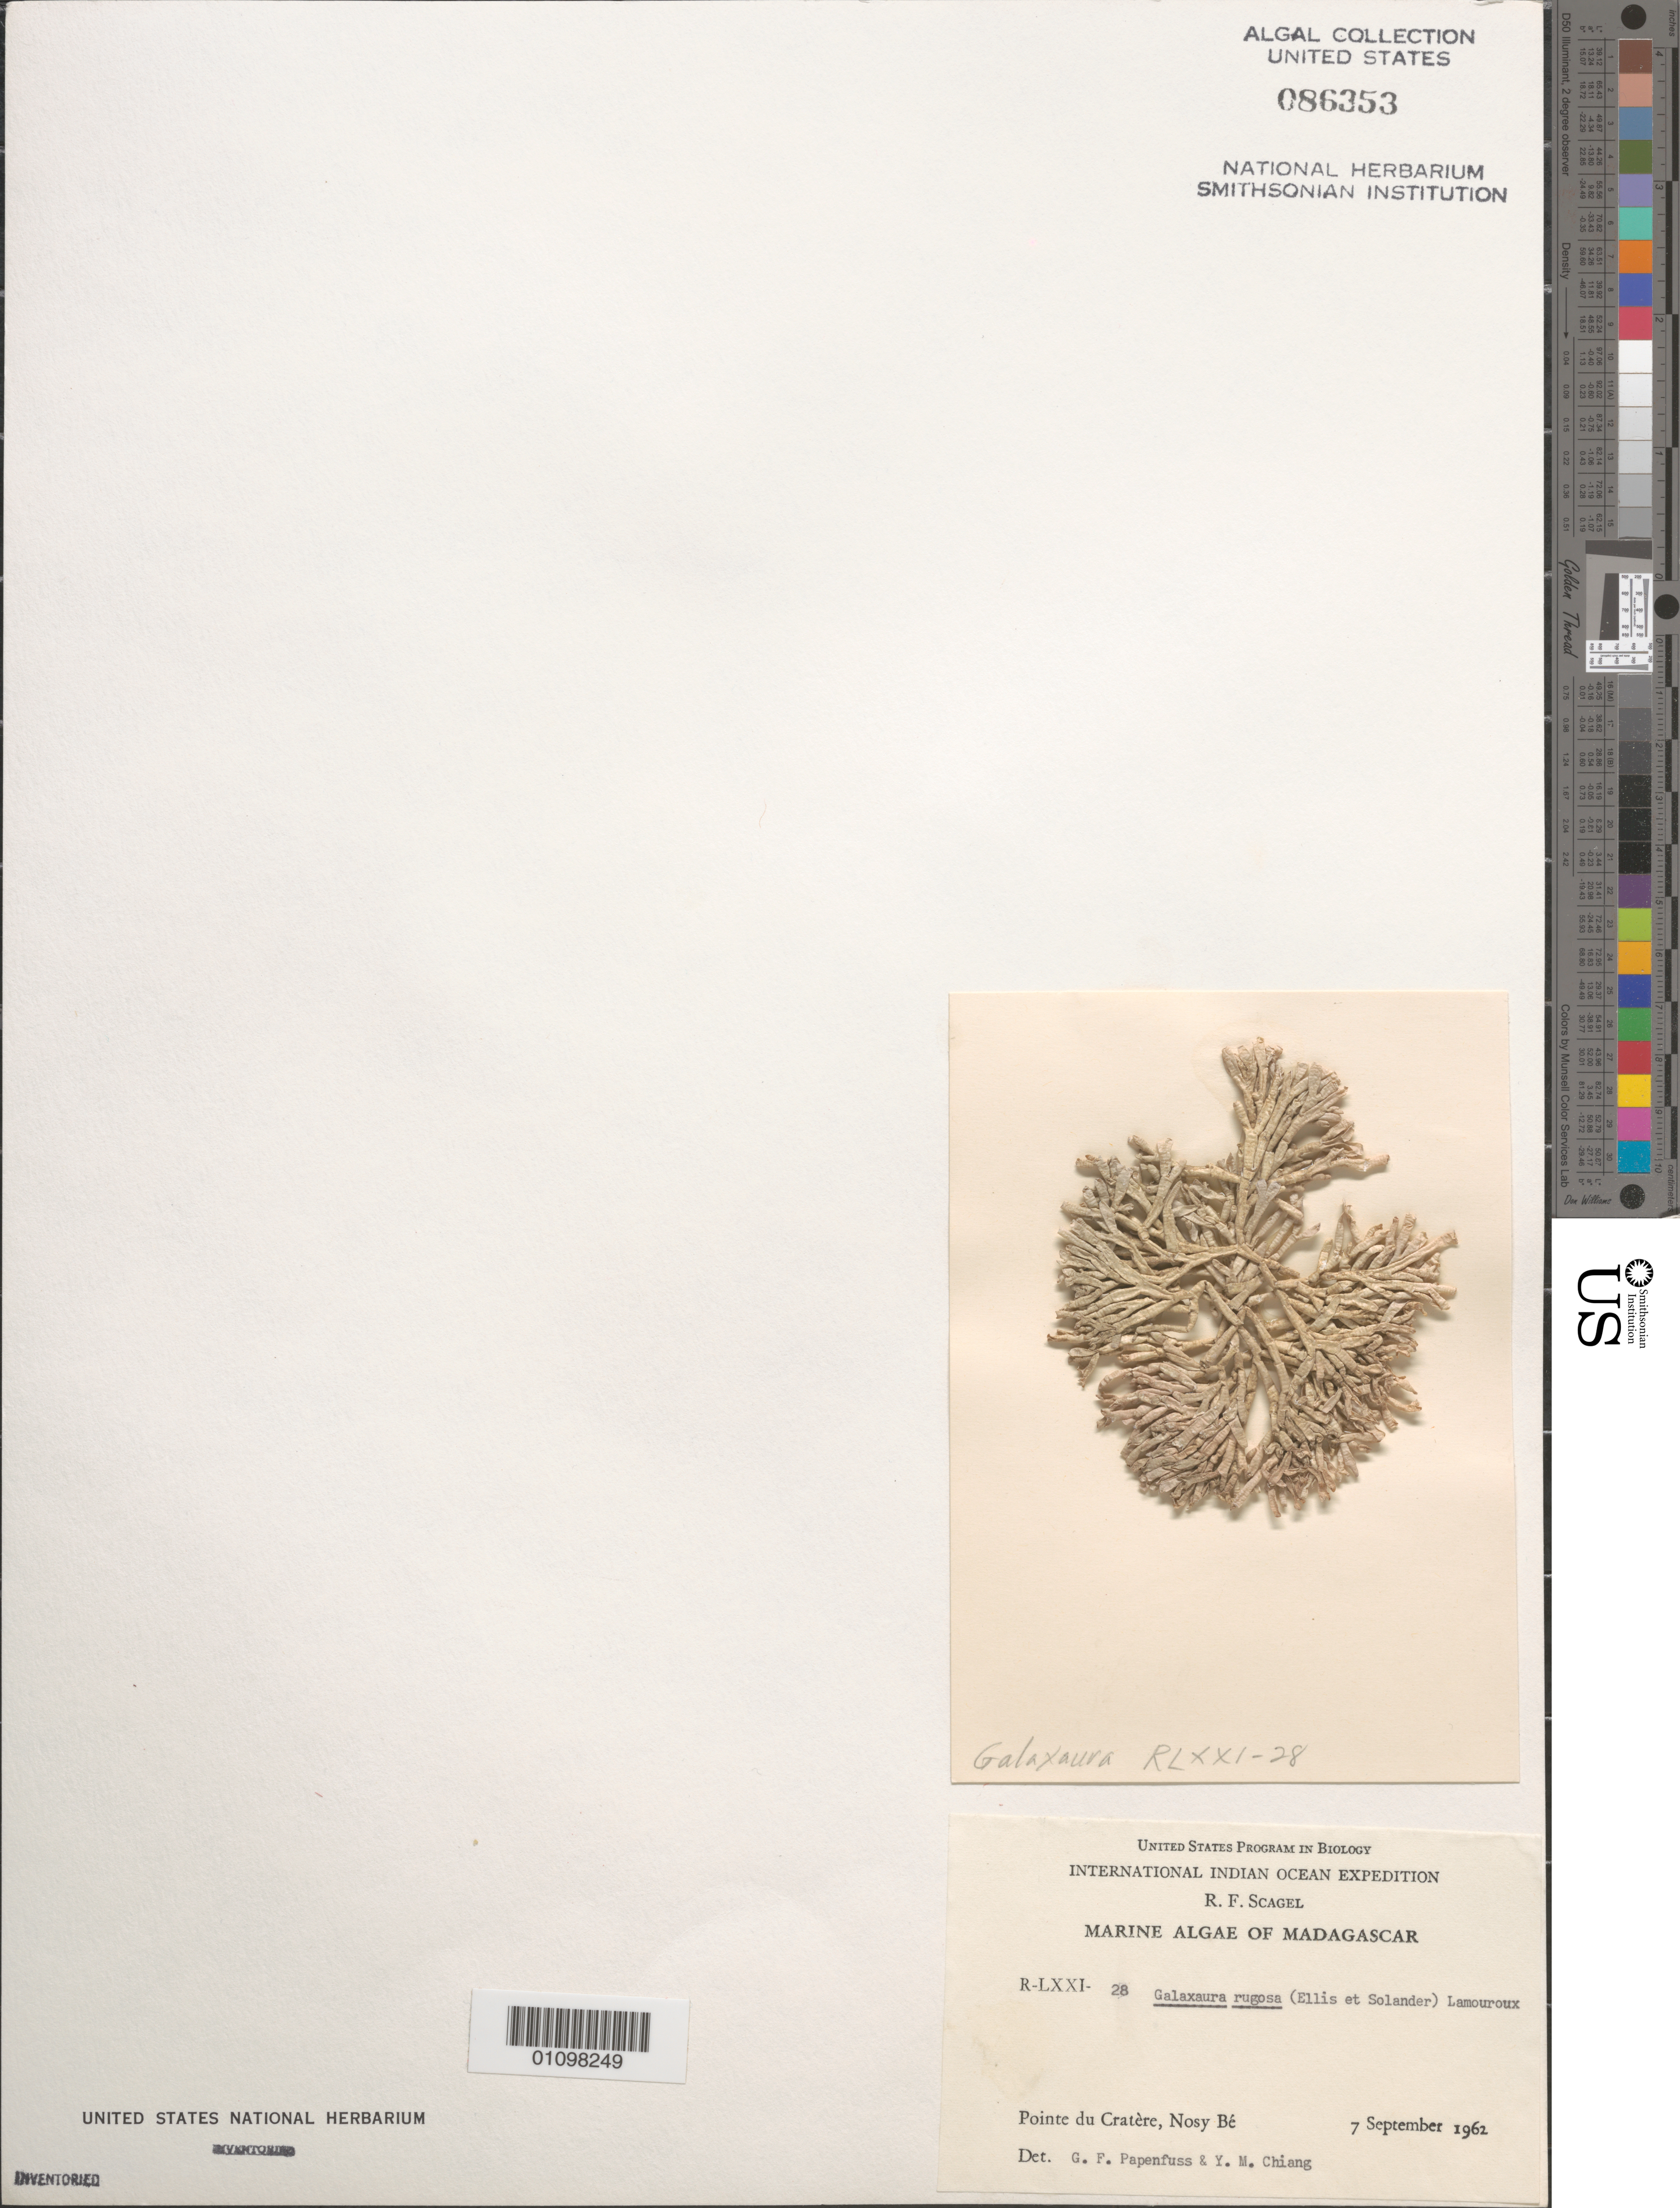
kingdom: Plantae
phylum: Rhodophyta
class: Florideophyceae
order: Nemaliales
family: Galaxauraceae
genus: Galaxaura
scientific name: Galaxaura rugosa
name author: (Ellis & Sol.) J.V.Lamouroux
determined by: Papenfuss, G. F.; Chiang, Y. M.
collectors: R. F. Scagel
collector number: R-LXXI-28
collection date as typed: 07 Sep 1962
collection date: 1962-09-07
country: Madagascar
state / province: Diana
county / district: Nosy Be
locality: Pointe du Cratere, Nosy-Be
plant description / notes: International Indian Ocean Expedition, 1962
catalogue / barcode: US 86353